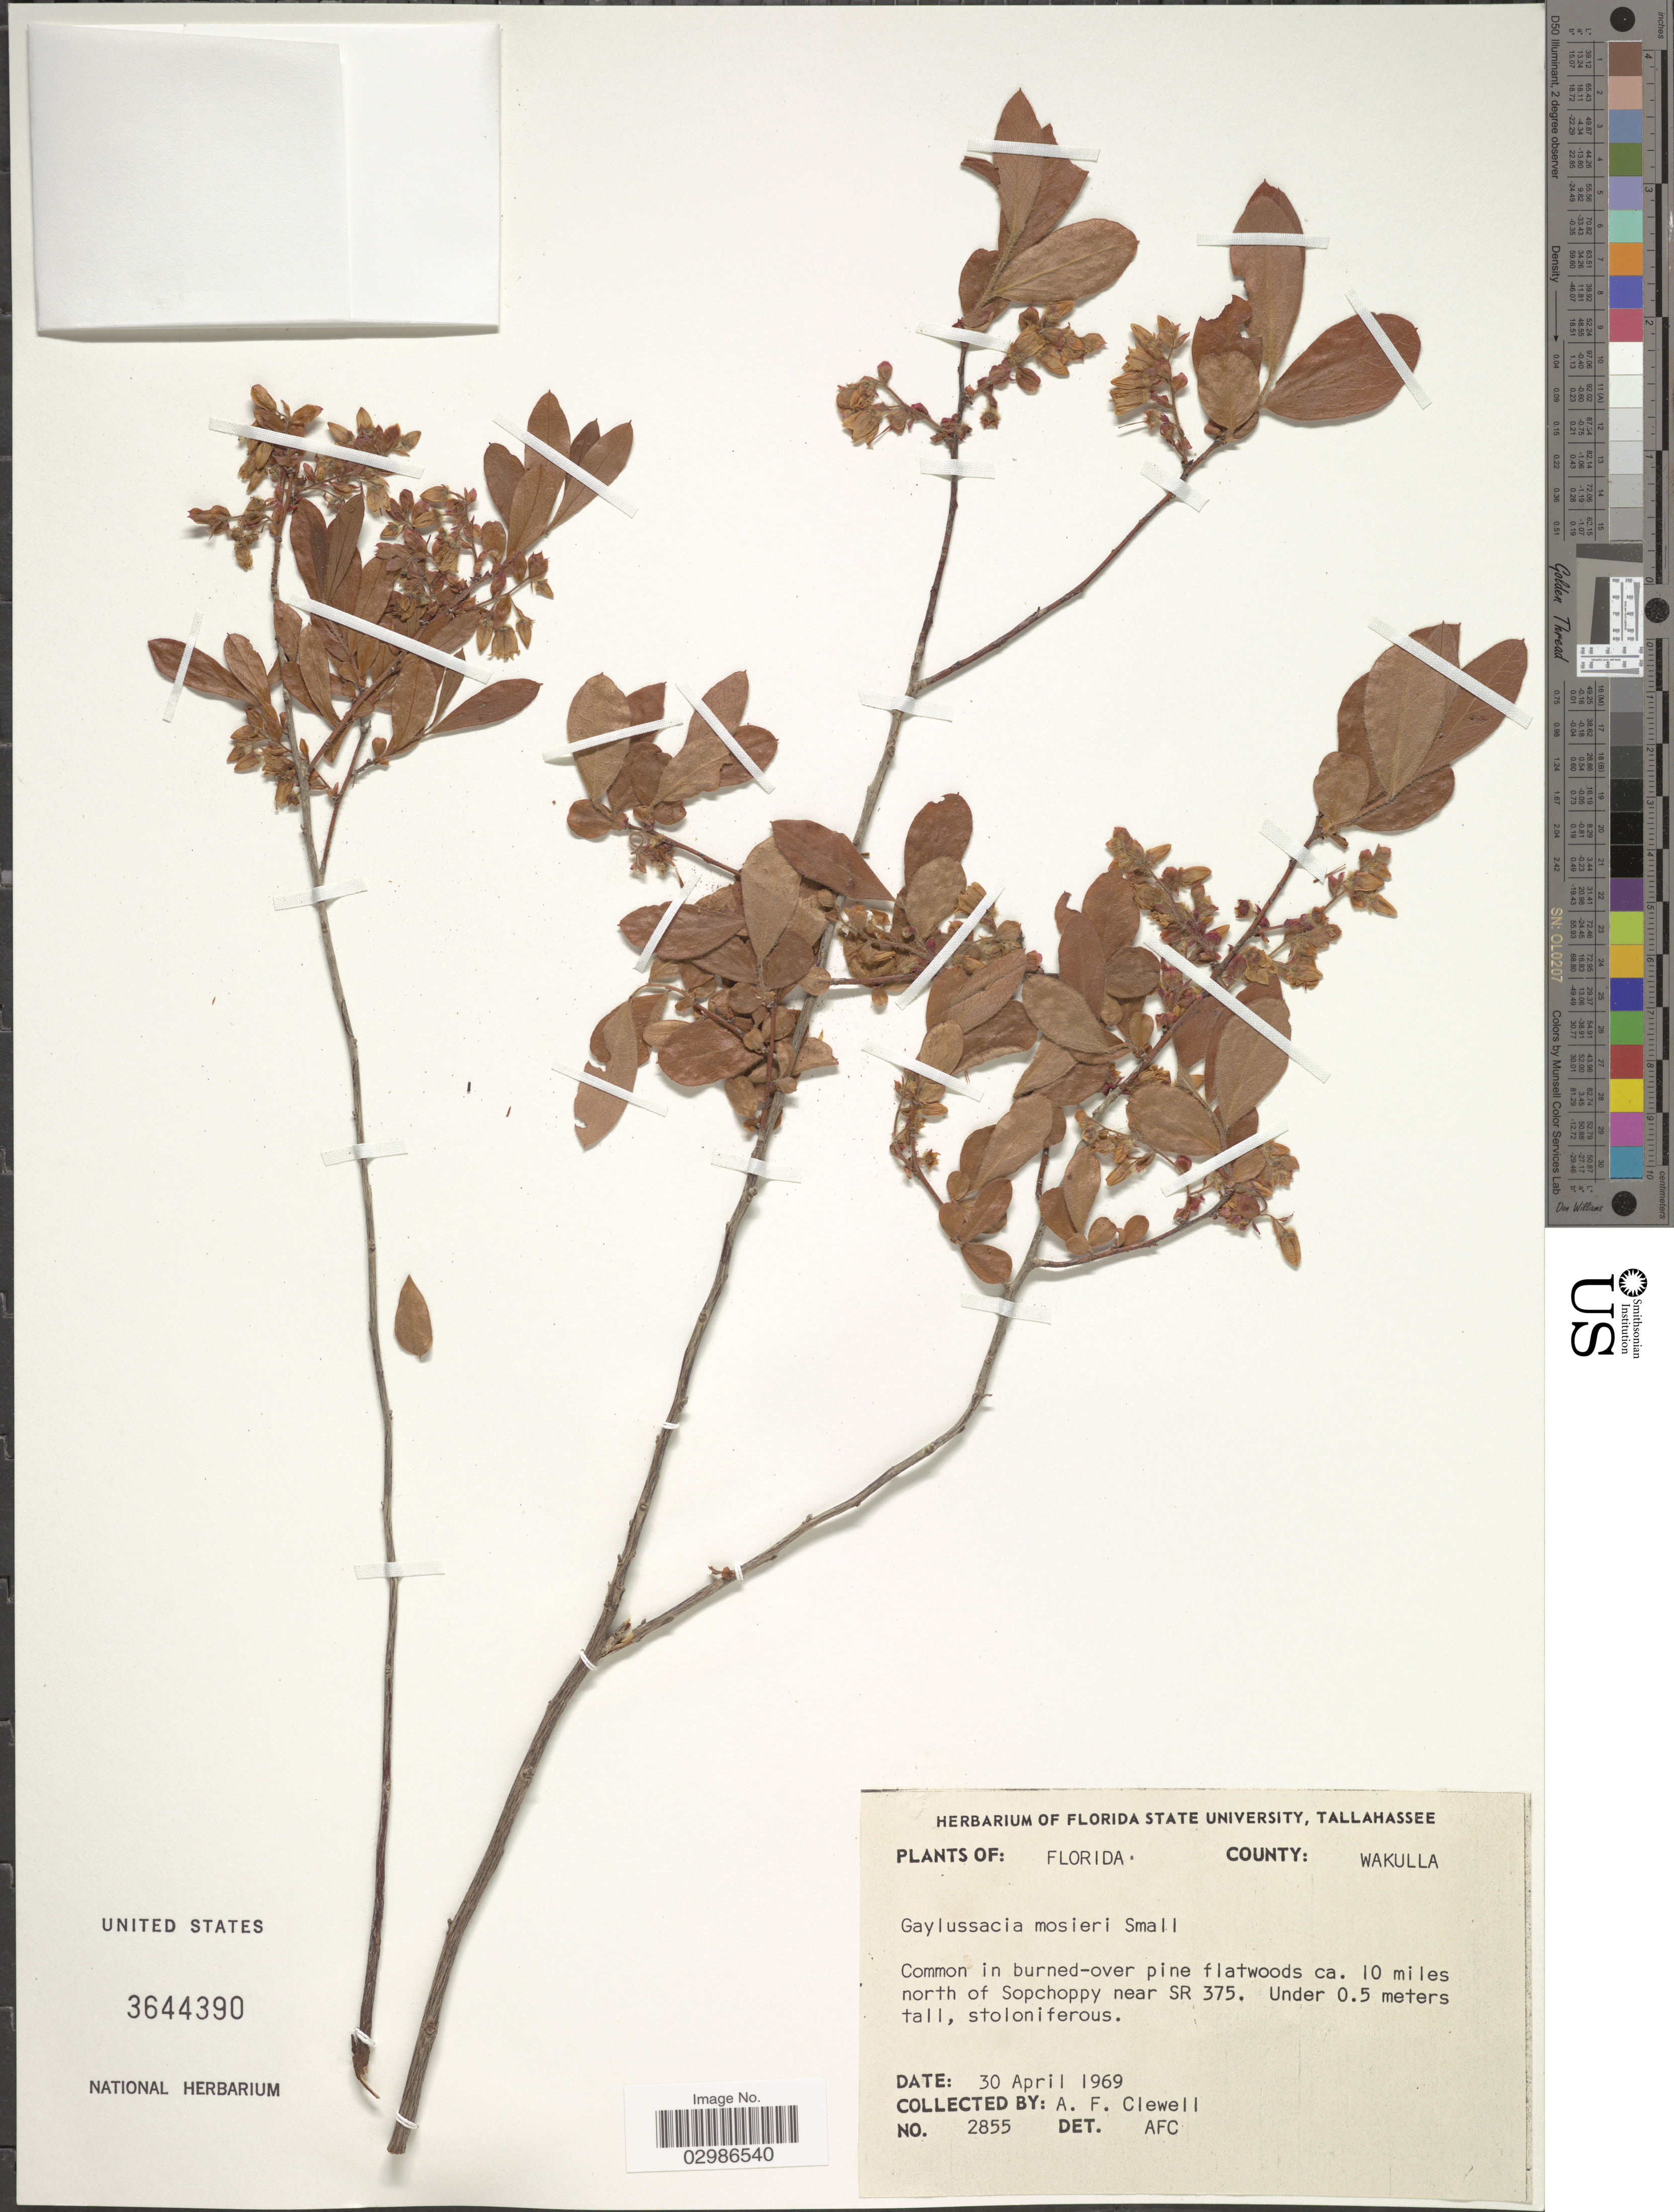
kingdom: Plantae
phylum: Tracheophyta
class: Magnoliopsida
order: Ericales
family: Ericaceae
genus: Gaylussacia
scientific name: Gaylussacia mosieri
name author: Small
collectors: A. Clewell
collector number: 2855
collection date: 1969-04-30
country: United States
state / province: Florida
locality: County: Wakulla. Ca. 10 miles north of Sopchoppy near SR 375.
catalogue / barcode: US 3644390